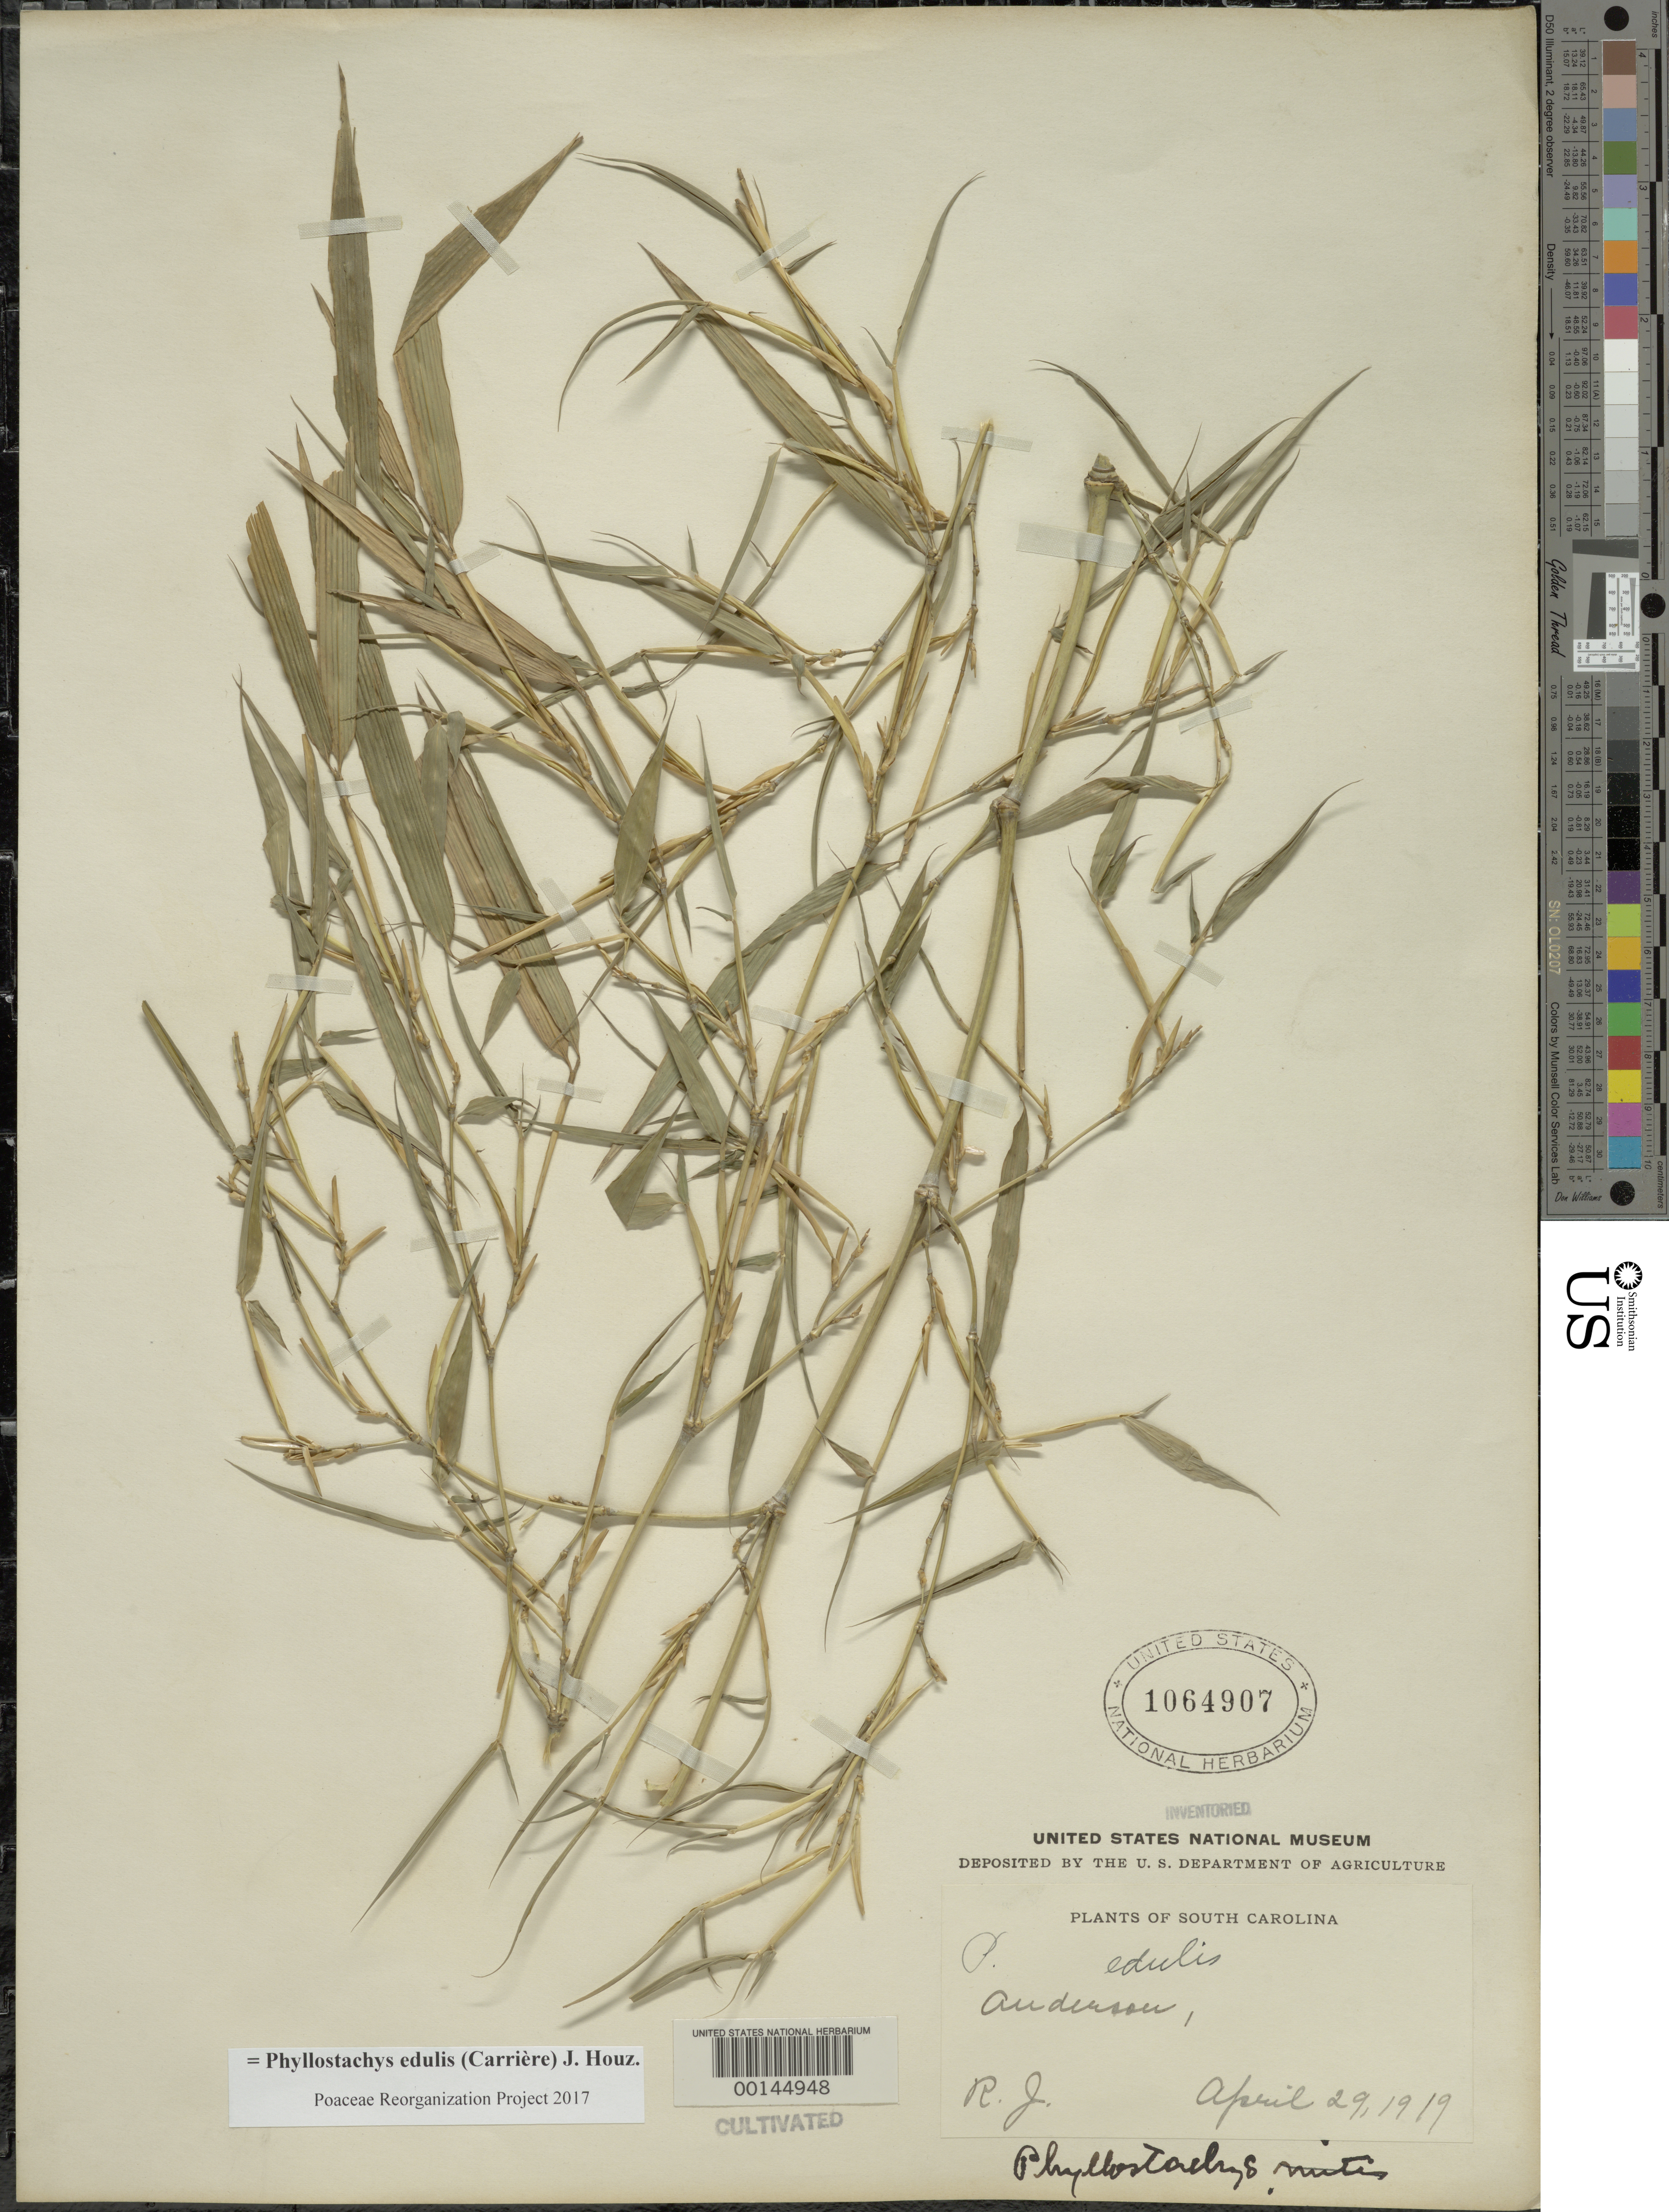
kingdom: Plantae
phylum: Tracheophyta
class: Liliopsida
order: Poales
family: Poaceae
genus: Phyllostachys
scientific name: Phyllostachys edulis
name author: (Carrière) J. Houz.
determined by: Poaceae Reorganization Project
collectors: R. J.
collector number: ___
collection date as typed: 29 Apr 1919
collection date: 1919-04-29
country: United States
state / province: South Carolina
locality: Anderson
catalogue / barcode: US 1064907